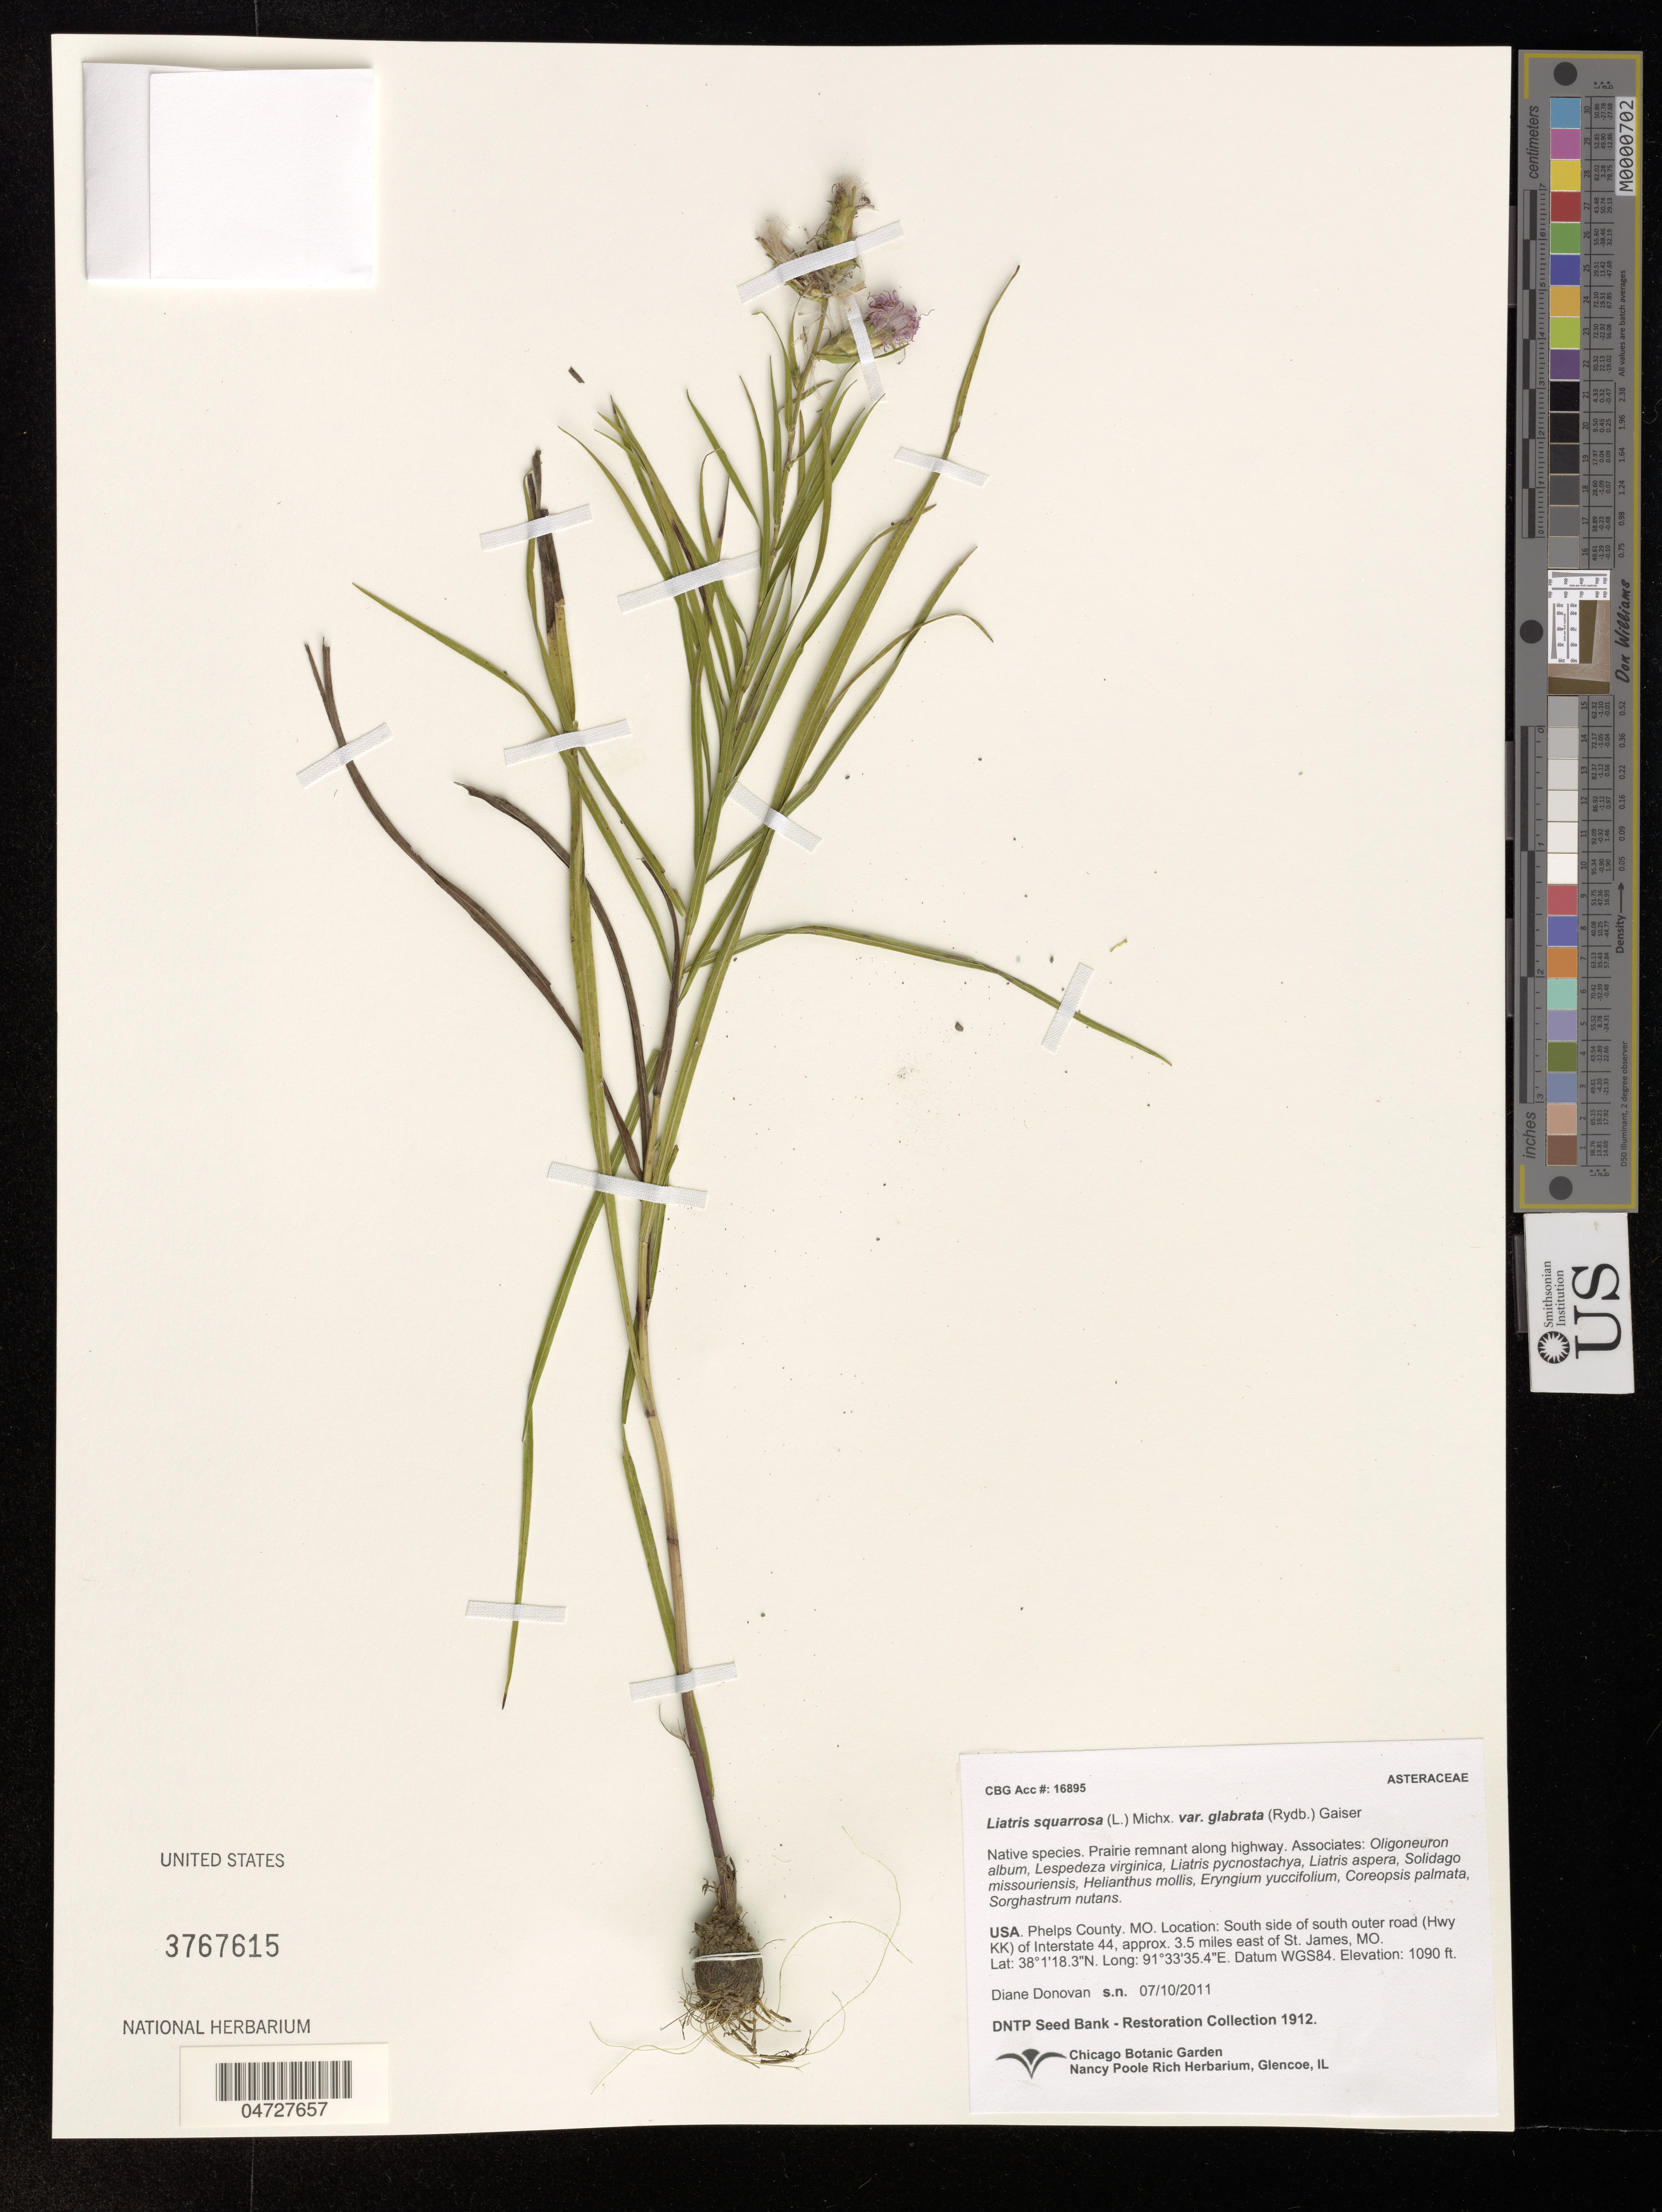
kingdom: Plantae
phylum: Tracheophyta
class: Magnoliopsida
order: Asterales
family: Asteraceae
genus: Liatris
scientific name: Liatris squarrosa var. glabrata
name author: (Rydb.) Gaiser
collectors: D. Donovan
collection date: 2011-10-07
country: United States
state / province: Missouri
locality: Phelps County. South side of south outer road (Hwy KK) of Interstate 44, approx. 3.5 miles east of St. James.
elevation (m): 1090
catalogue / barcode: US 3767615